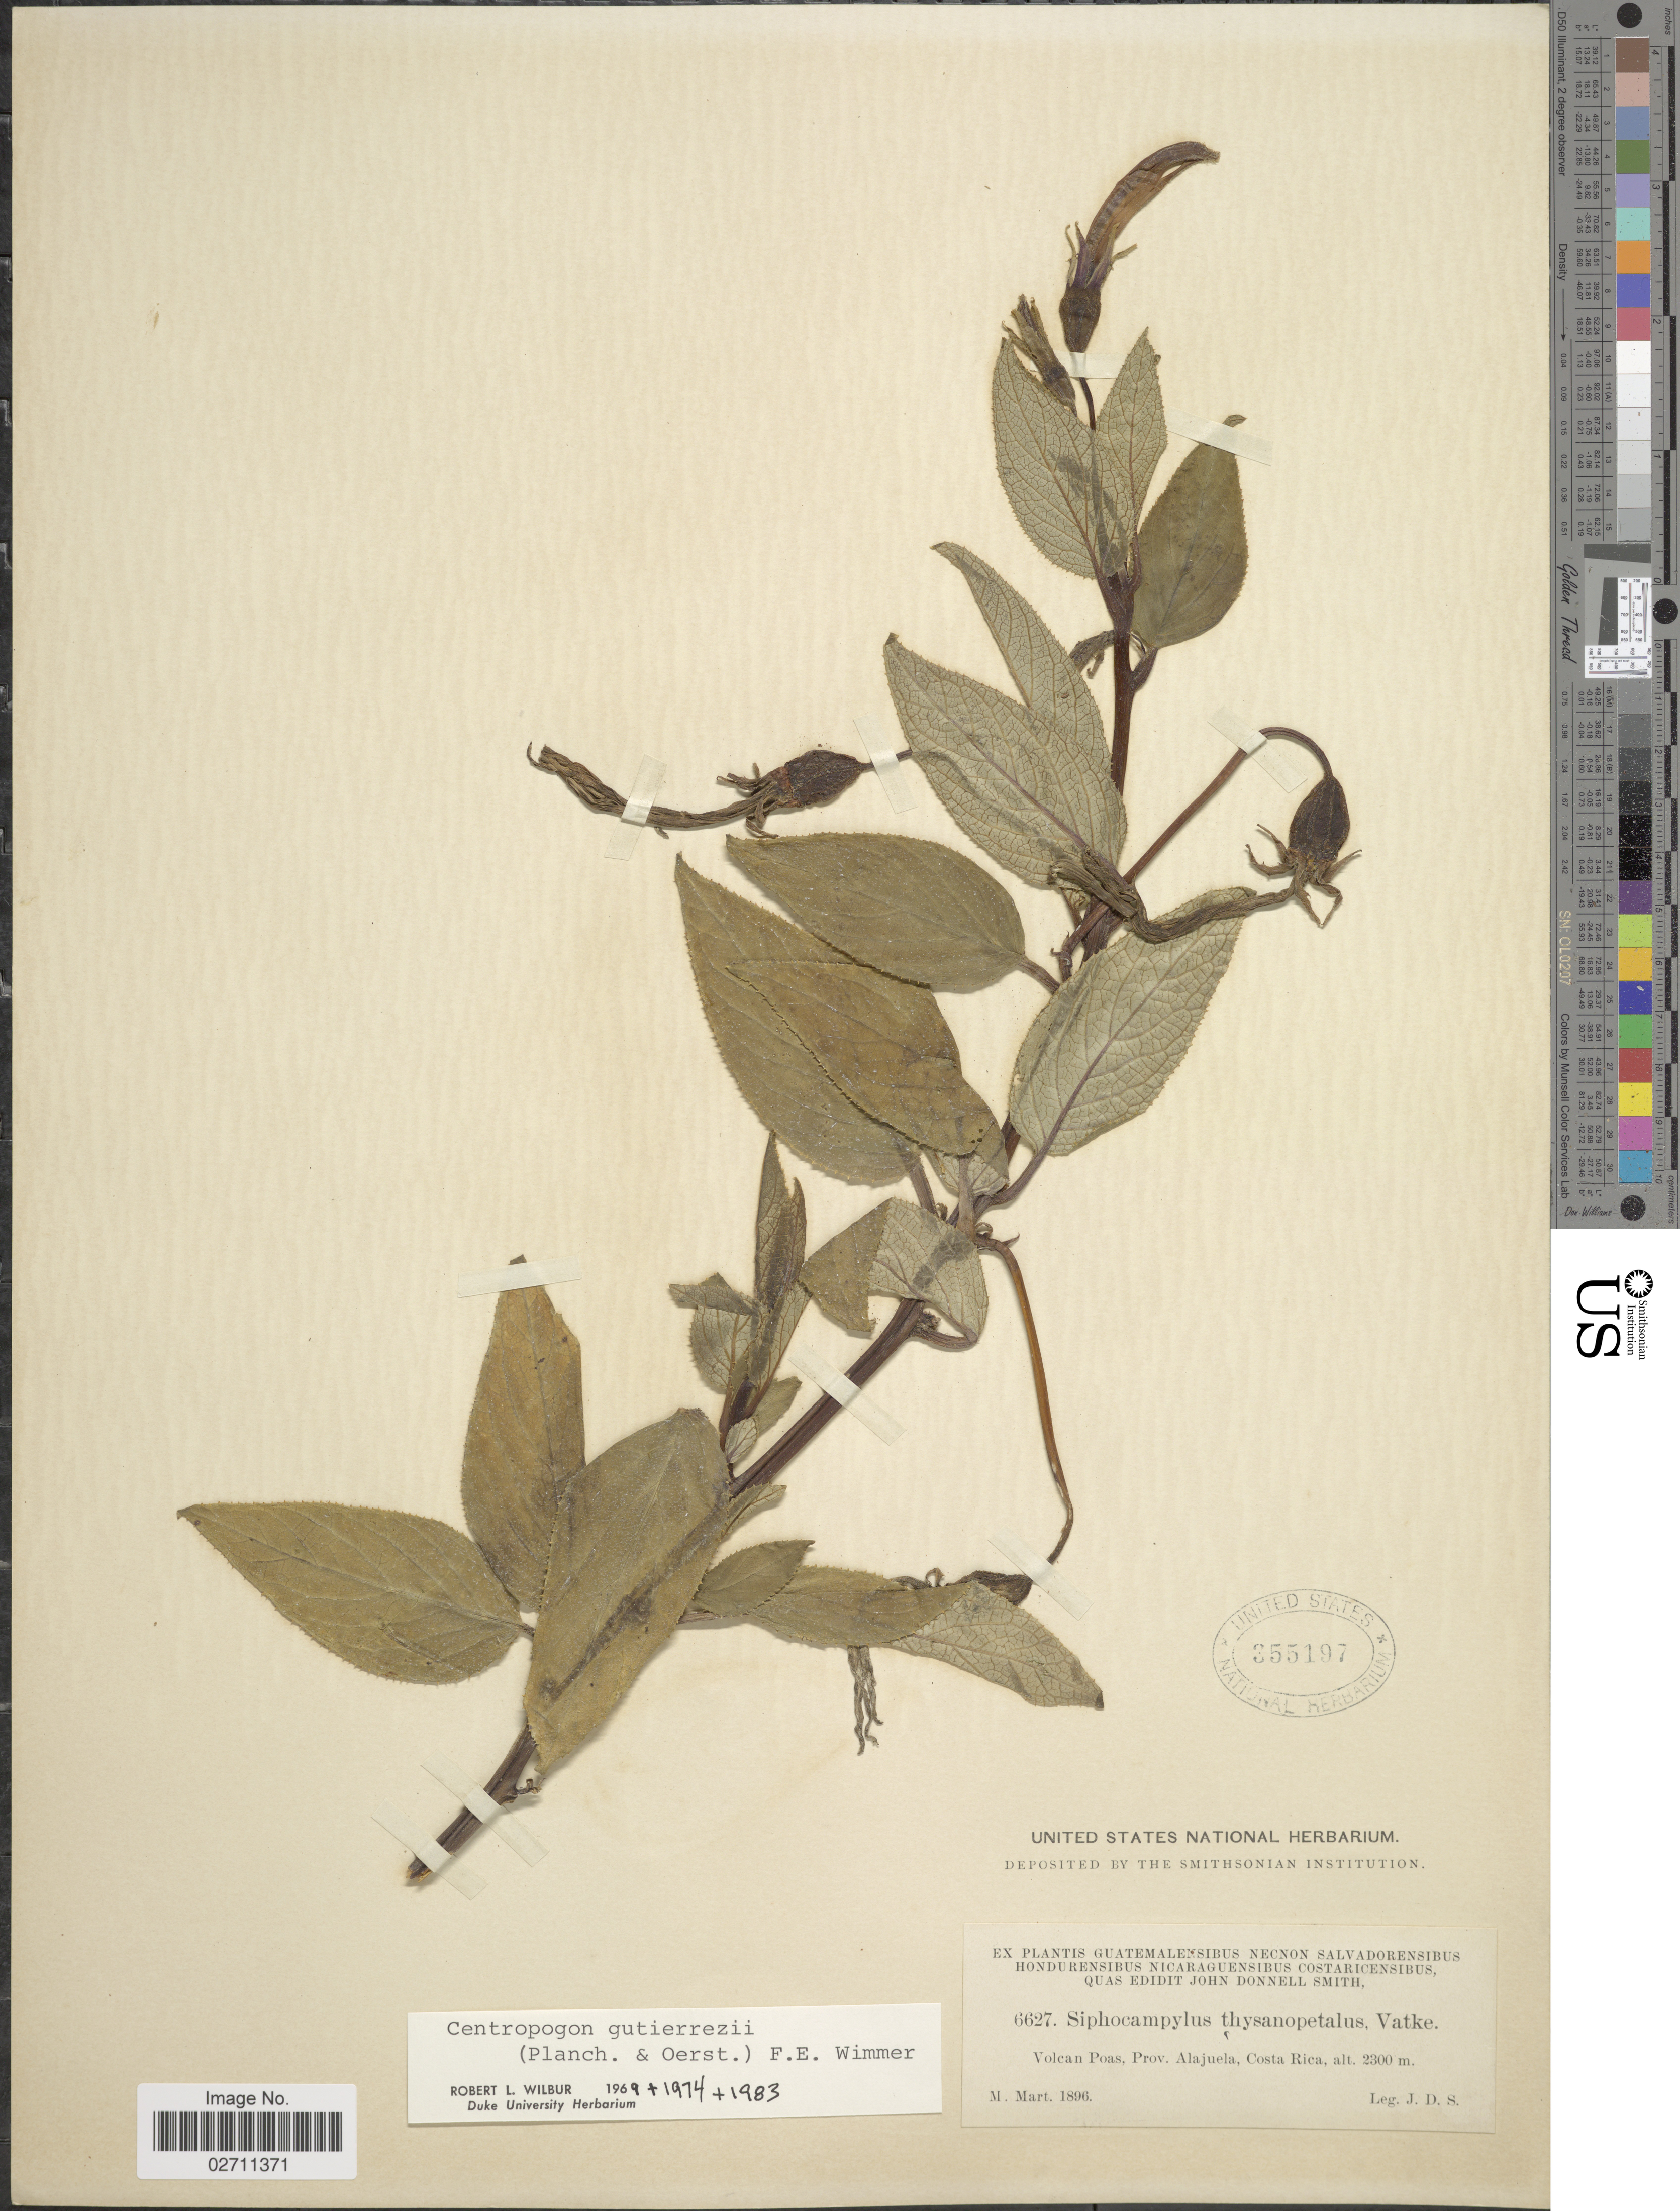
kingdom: Plantae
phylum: Tracheophyta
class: Magnoliopsida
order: Asterales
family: Campanulaceae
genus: Centropogon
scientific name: Centropogon gutierrezii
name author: (Planch. & Oerst.) E. Wimm.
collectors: J. Donnell Smith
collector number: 6627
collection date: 1896-03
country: Costa Rica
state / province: Alajuela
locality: Volcan Poas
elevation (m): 2300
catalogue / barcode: US 355197